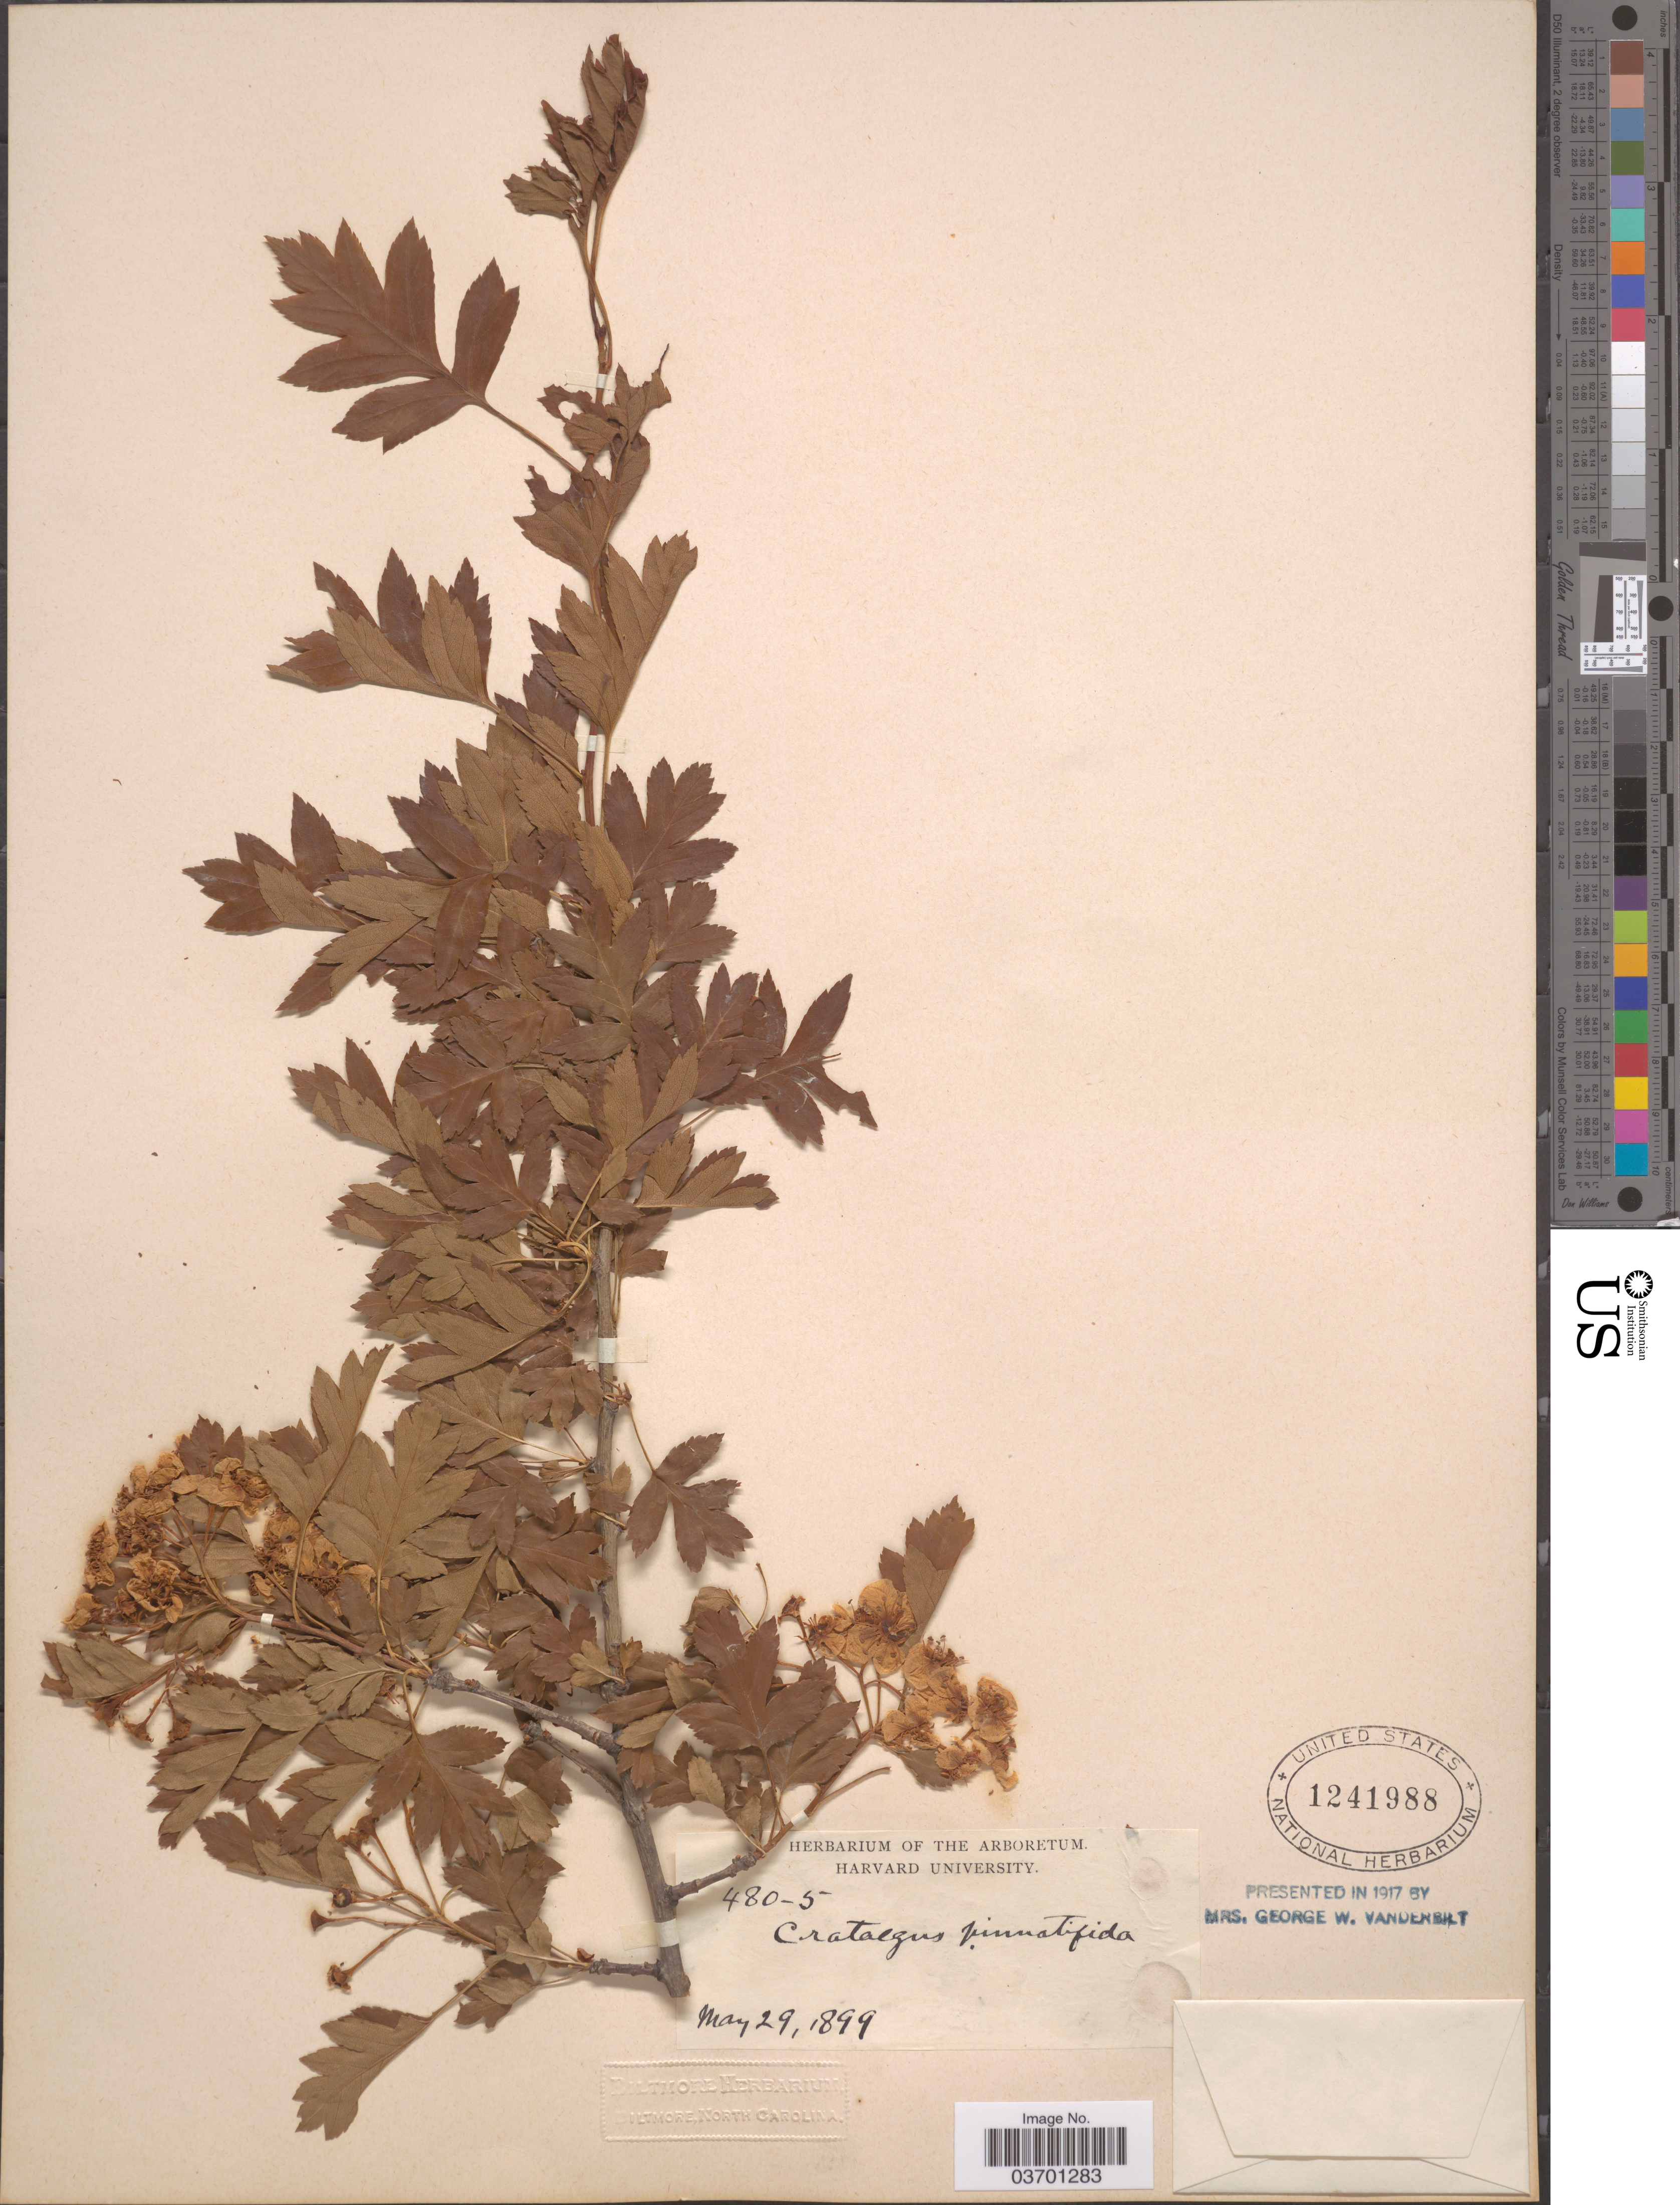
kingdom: Plantae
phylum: Tracheophyta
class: Magnoliopsida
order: Rosales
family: Rosaceae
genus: Crataegus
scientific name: Crataegus pinnatifida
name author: Bunge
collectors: Ex herb. of the Arboretum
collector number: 480-5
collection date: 1899-05-29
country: United States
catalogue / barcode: US 1241988